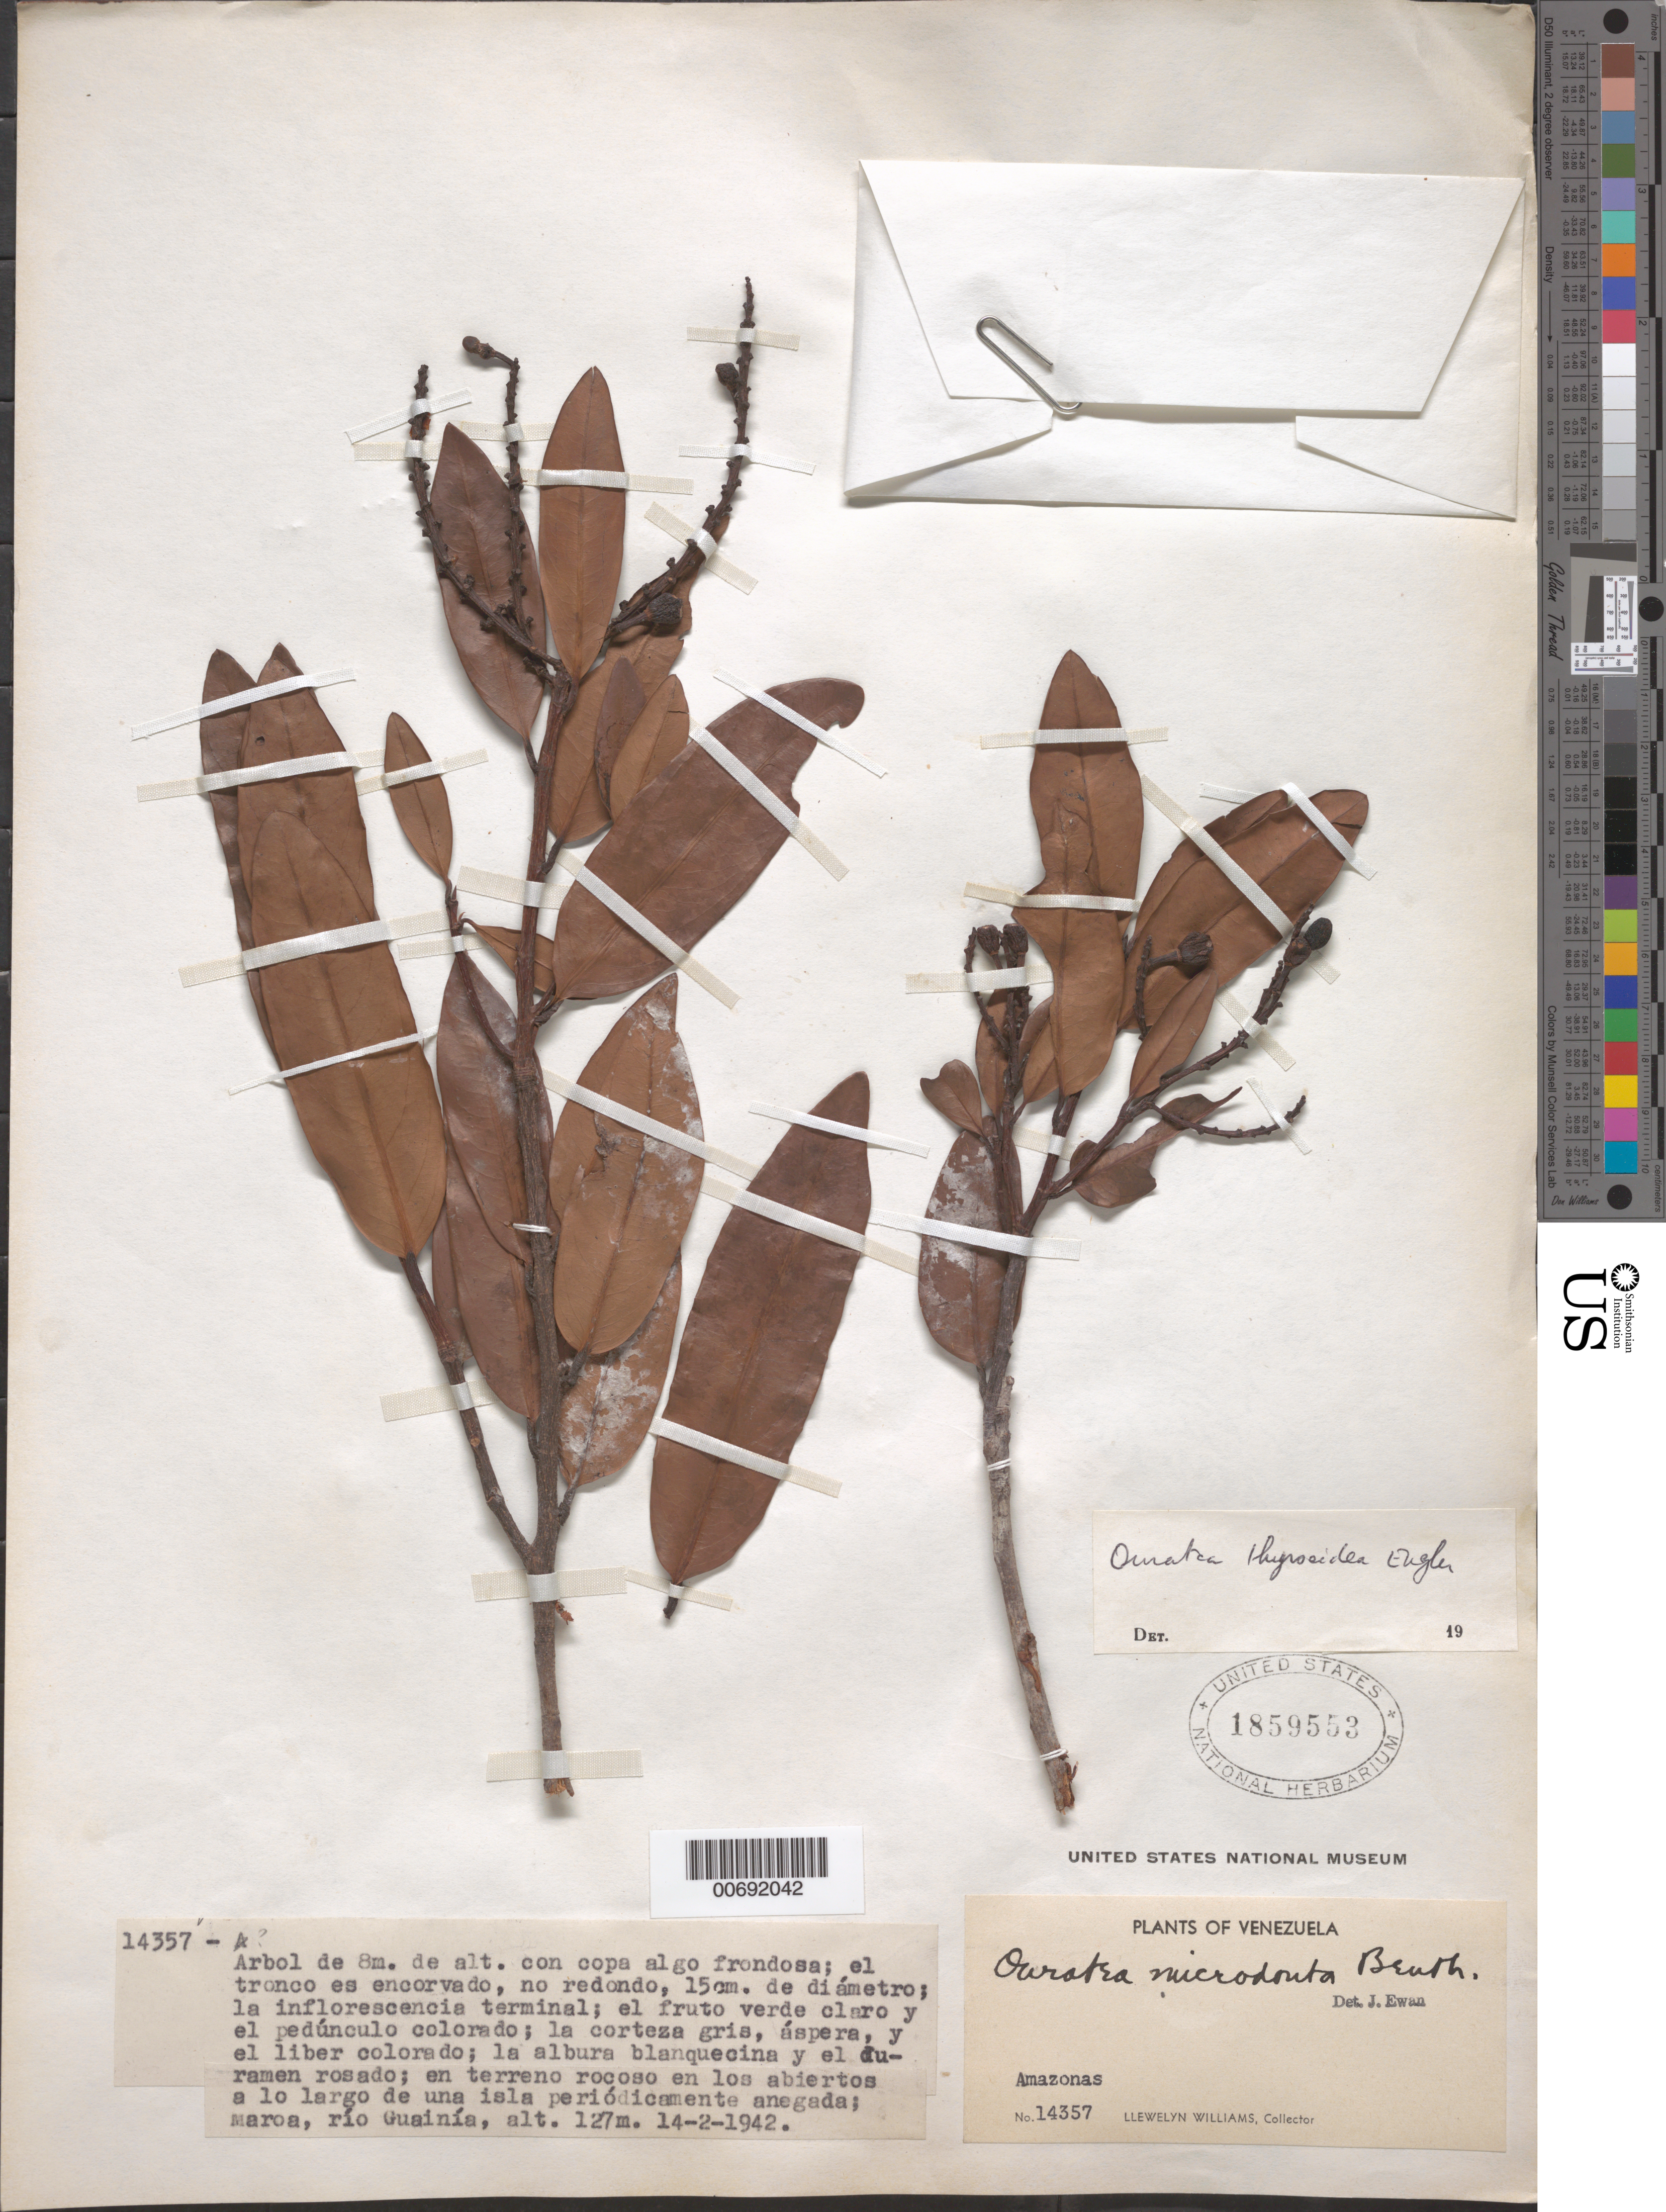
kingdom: Plantae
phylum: Tracheophyta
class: Magnoliopsida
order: Malpighiales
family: Ochnaceae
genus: Ouratea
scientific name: Ouratea thyrsoidea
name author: Engl.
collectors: Ll. Williams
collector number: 14357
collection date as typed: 14-Feb-42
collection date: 1942-02-14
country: Venezuela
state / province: Amazonas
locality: Maroa, Río Guainía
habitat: Terreno rocoso en los abiertos a lo largo de una isla period. Anegada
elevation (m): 127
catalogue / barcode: US 1859553